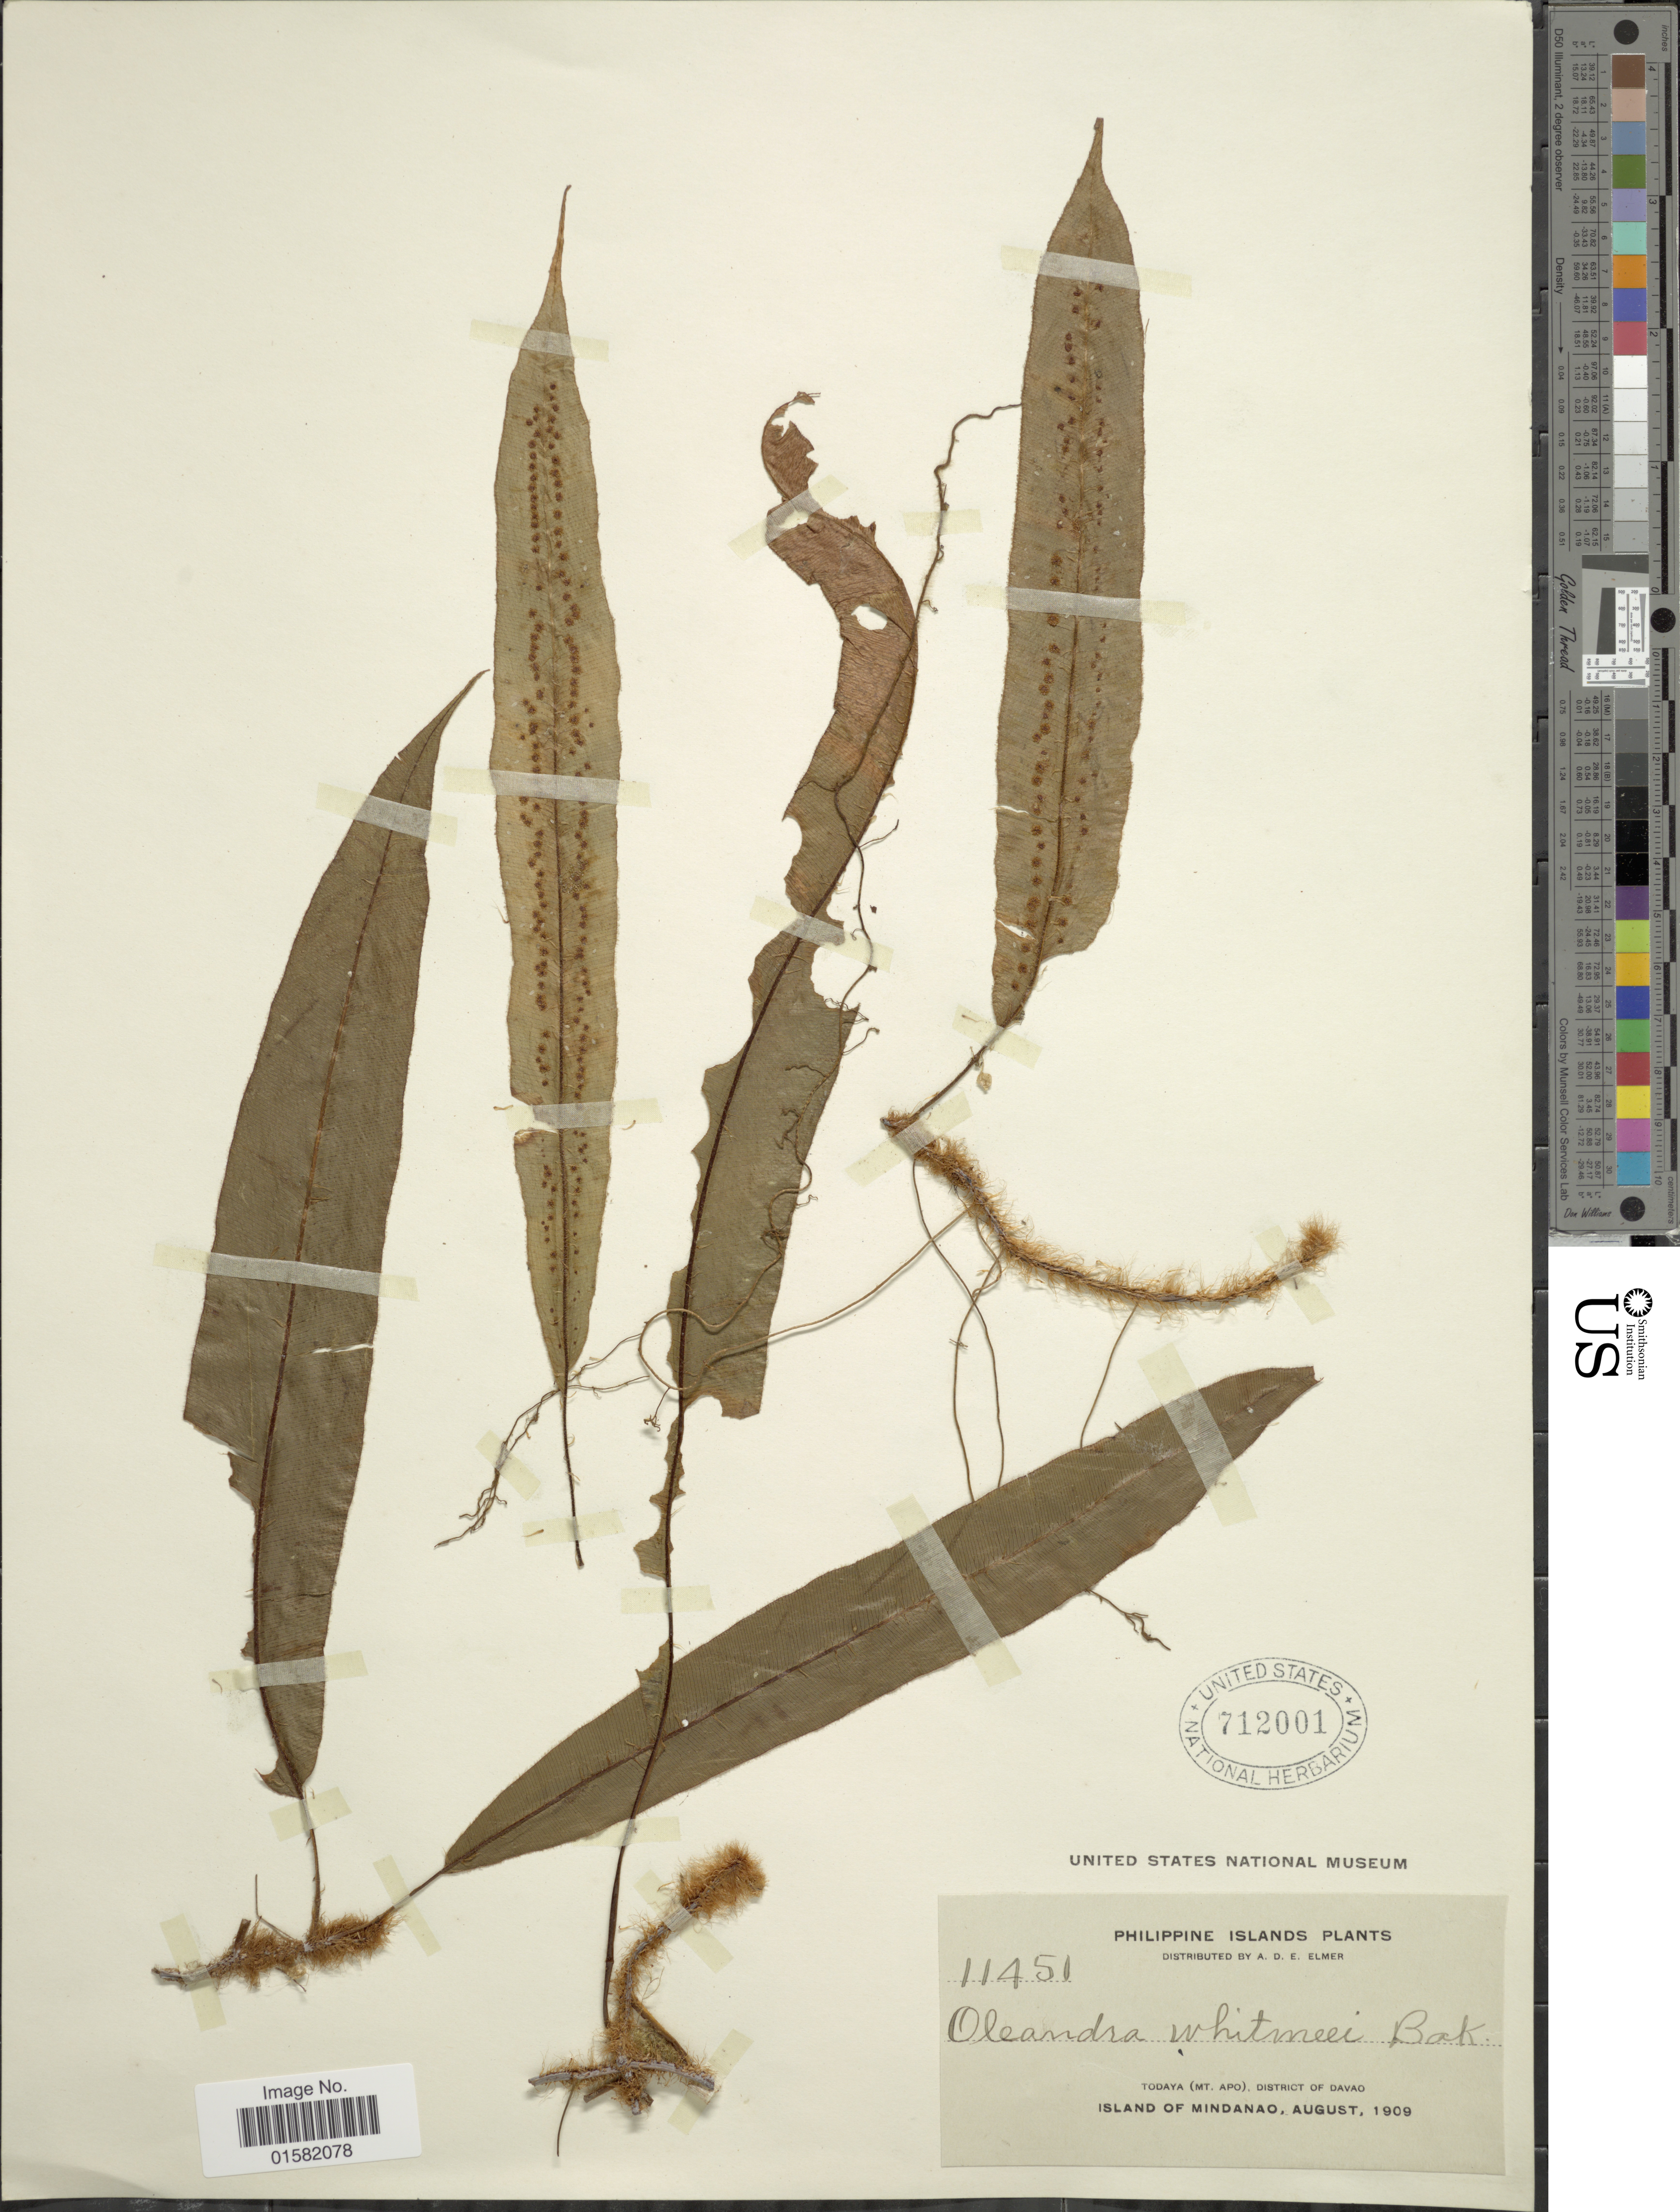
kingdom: Plantae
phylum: Tracheophyta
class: Polypodiopsida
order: Polypodiales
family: Oleandraceae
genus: Oleandra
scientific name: Oleandra whitmeei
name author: Baker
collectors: A. D. E. Elmer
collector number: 11451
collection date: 1909-08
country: Philippines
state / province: Davao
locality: Philippine Islands, Todaya (Mt. Apo), District of Davao, Island of Mindanao.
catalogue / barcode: US 712001